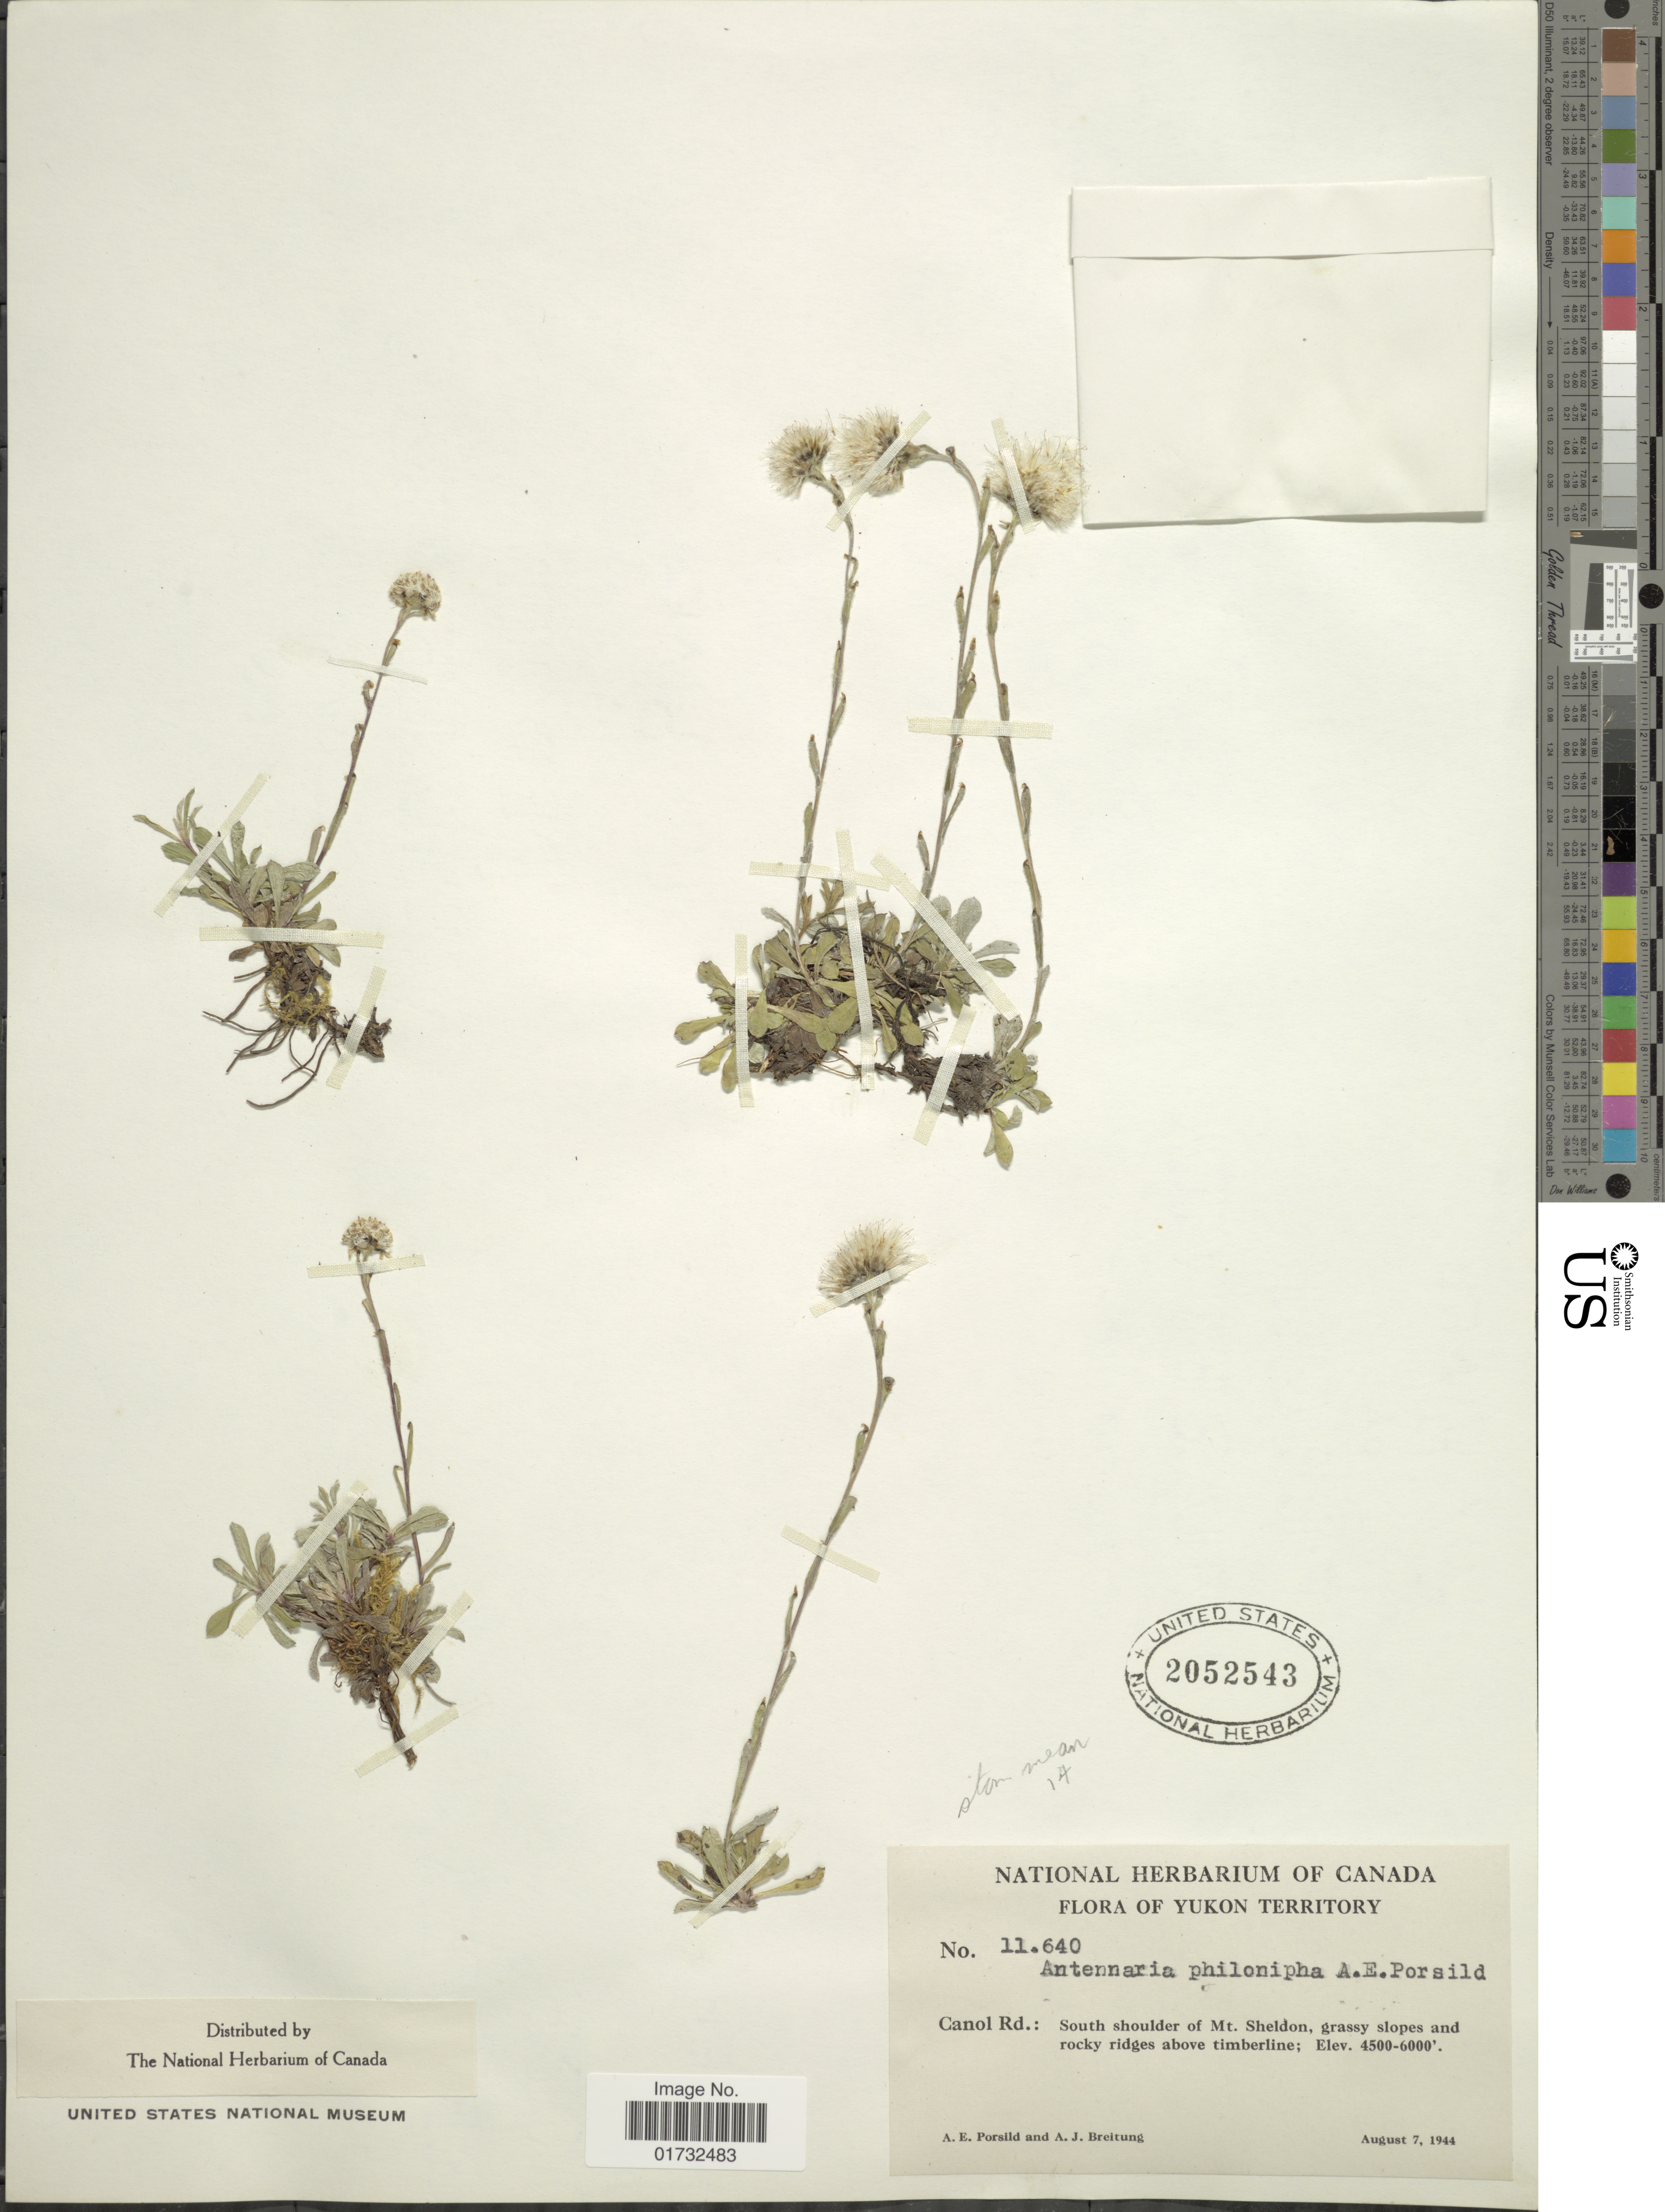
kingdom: Plantae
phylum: Tracheophyta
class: Magnoliopsida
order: Asterales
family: Asteraceae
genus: Antennaria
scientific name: Antennaria philonipha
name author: A.E. Porsild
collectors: A. E. Porsild & A. Breitung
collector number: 11640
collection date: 1944-08-07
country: Canada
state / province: Yukon Territory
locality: Canol Rd.: South shoulder of Mt. Sheldon, above timberline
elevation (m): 1372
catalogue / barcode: US 2052543